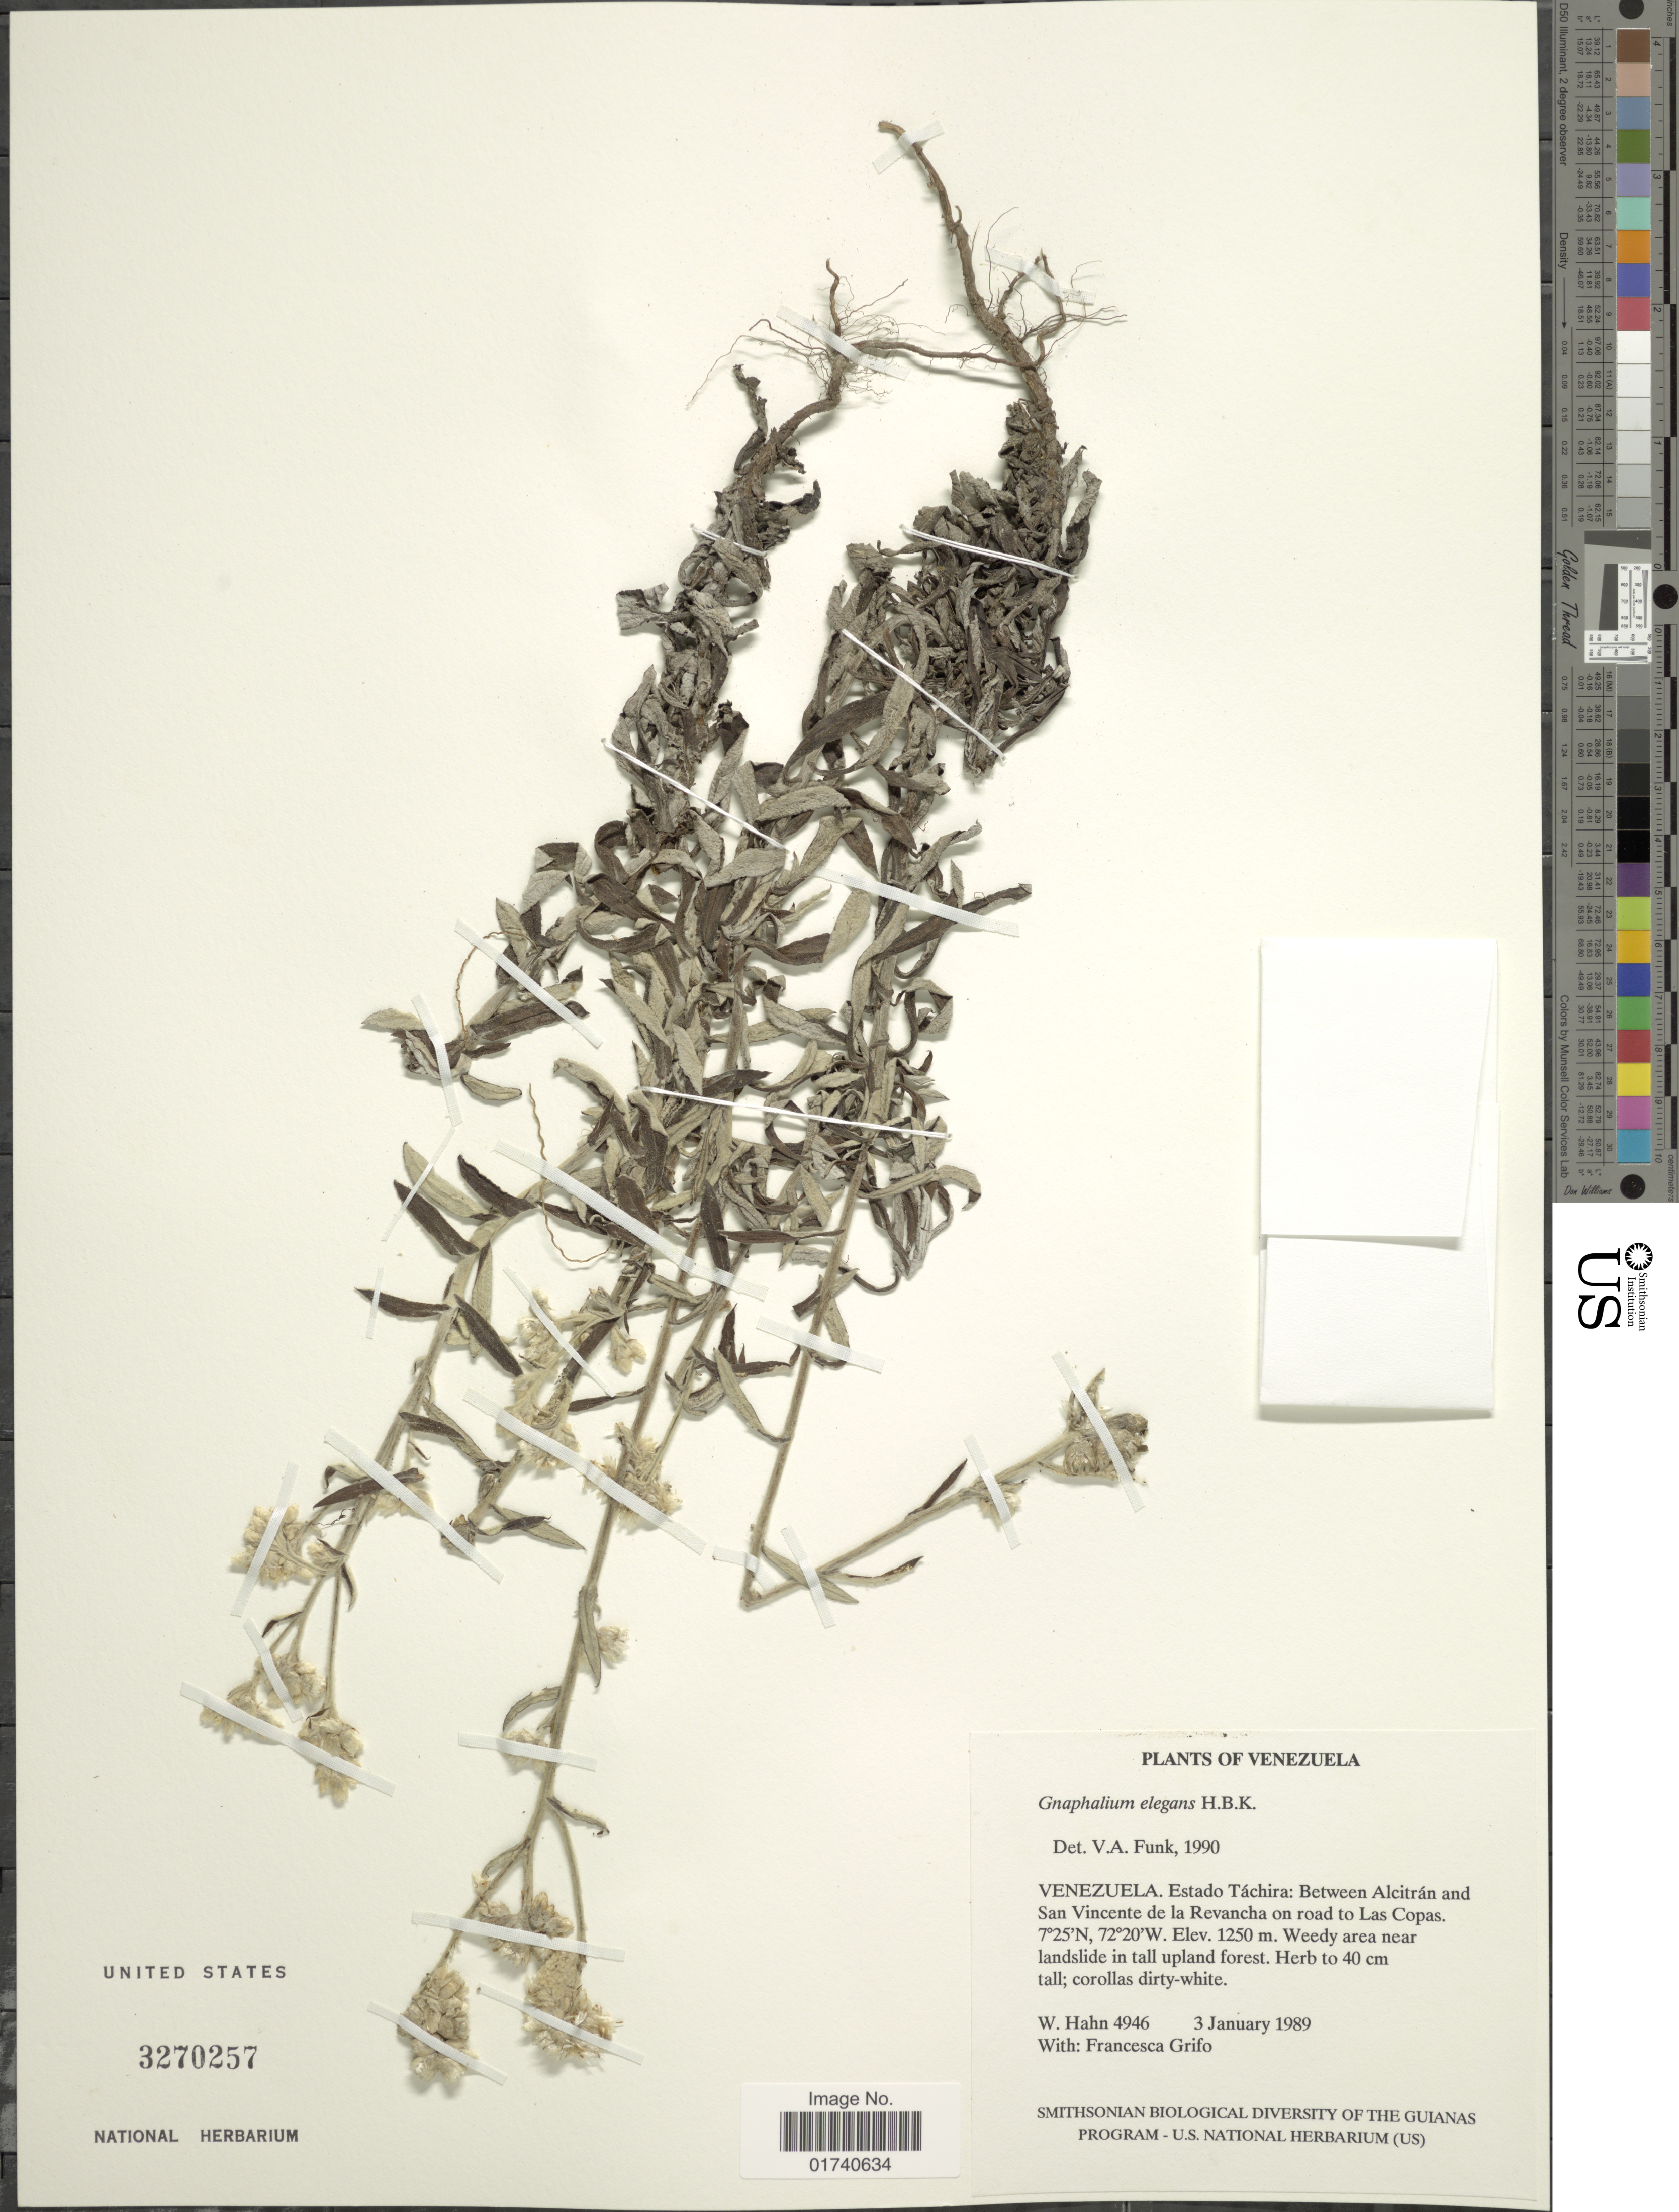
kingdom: Plantae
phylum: Tracheophyta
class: Magnoliopsida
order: Asterales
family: Asteraceae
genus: Pseudognaphalium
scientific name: Pseudognaphalium elegans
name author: (Kunth) Kartesz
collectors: W. Hahn & F. Grifo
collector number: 4946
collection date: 1989-01-03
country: Venezuela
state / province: Tachira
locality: Estado Tachira: Between Alcitran and San Vincente de la Revancha on road to Las Copas.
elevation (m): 1250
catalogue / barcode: US 3270257